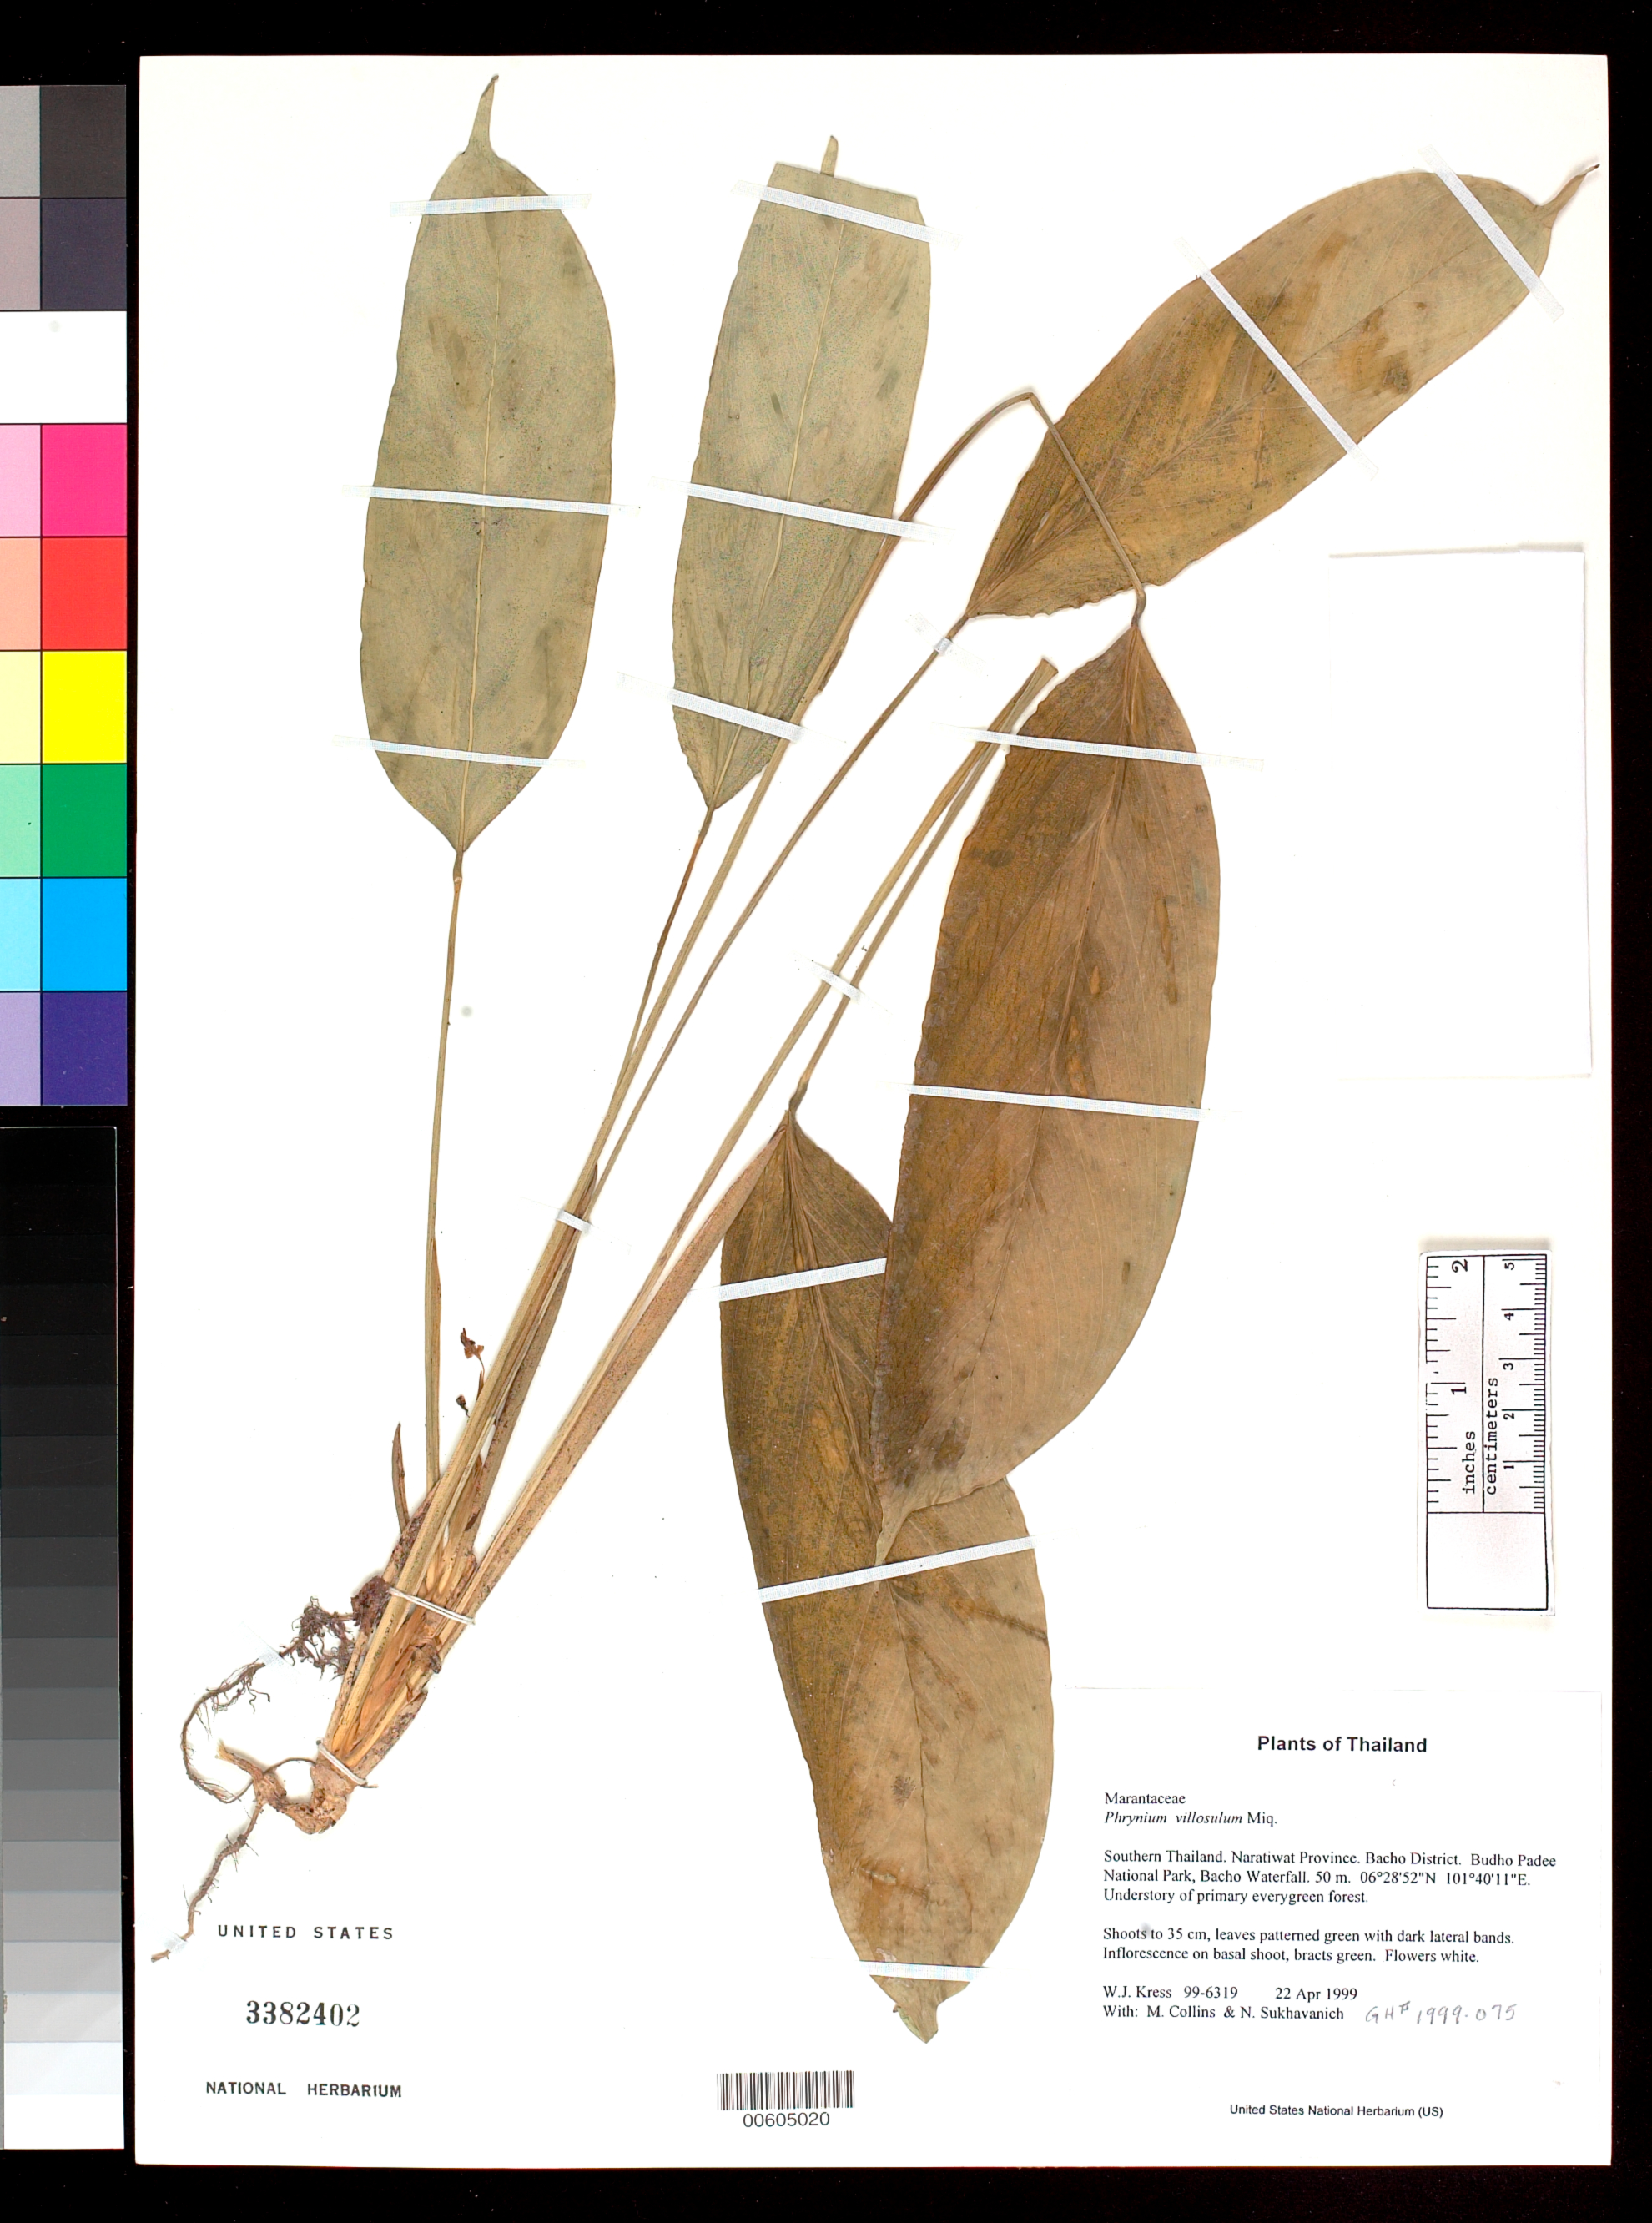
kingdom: Plantae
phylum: Tracheophyta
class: Liliopsida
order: Zingiberales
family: Marantaceae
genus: Stachyphrynium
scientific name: Stachyphrynium repens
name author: (Körn.) Suksathan & Borchs.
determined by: Kress, W. J., (US), Smithsonian Institution - National Museum of Natural History (UNITED STATES)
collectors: W. J. Kress, M. Collins & N. Sukhavanich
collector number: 99-6319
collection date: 1999-04-22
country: Thailand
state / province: Narathiwat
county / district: Bacho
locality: Budho Padee National Park, Bacho Waterfall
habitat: Understory of primary everygreen forest.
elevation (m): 50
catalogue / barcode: US 3382402